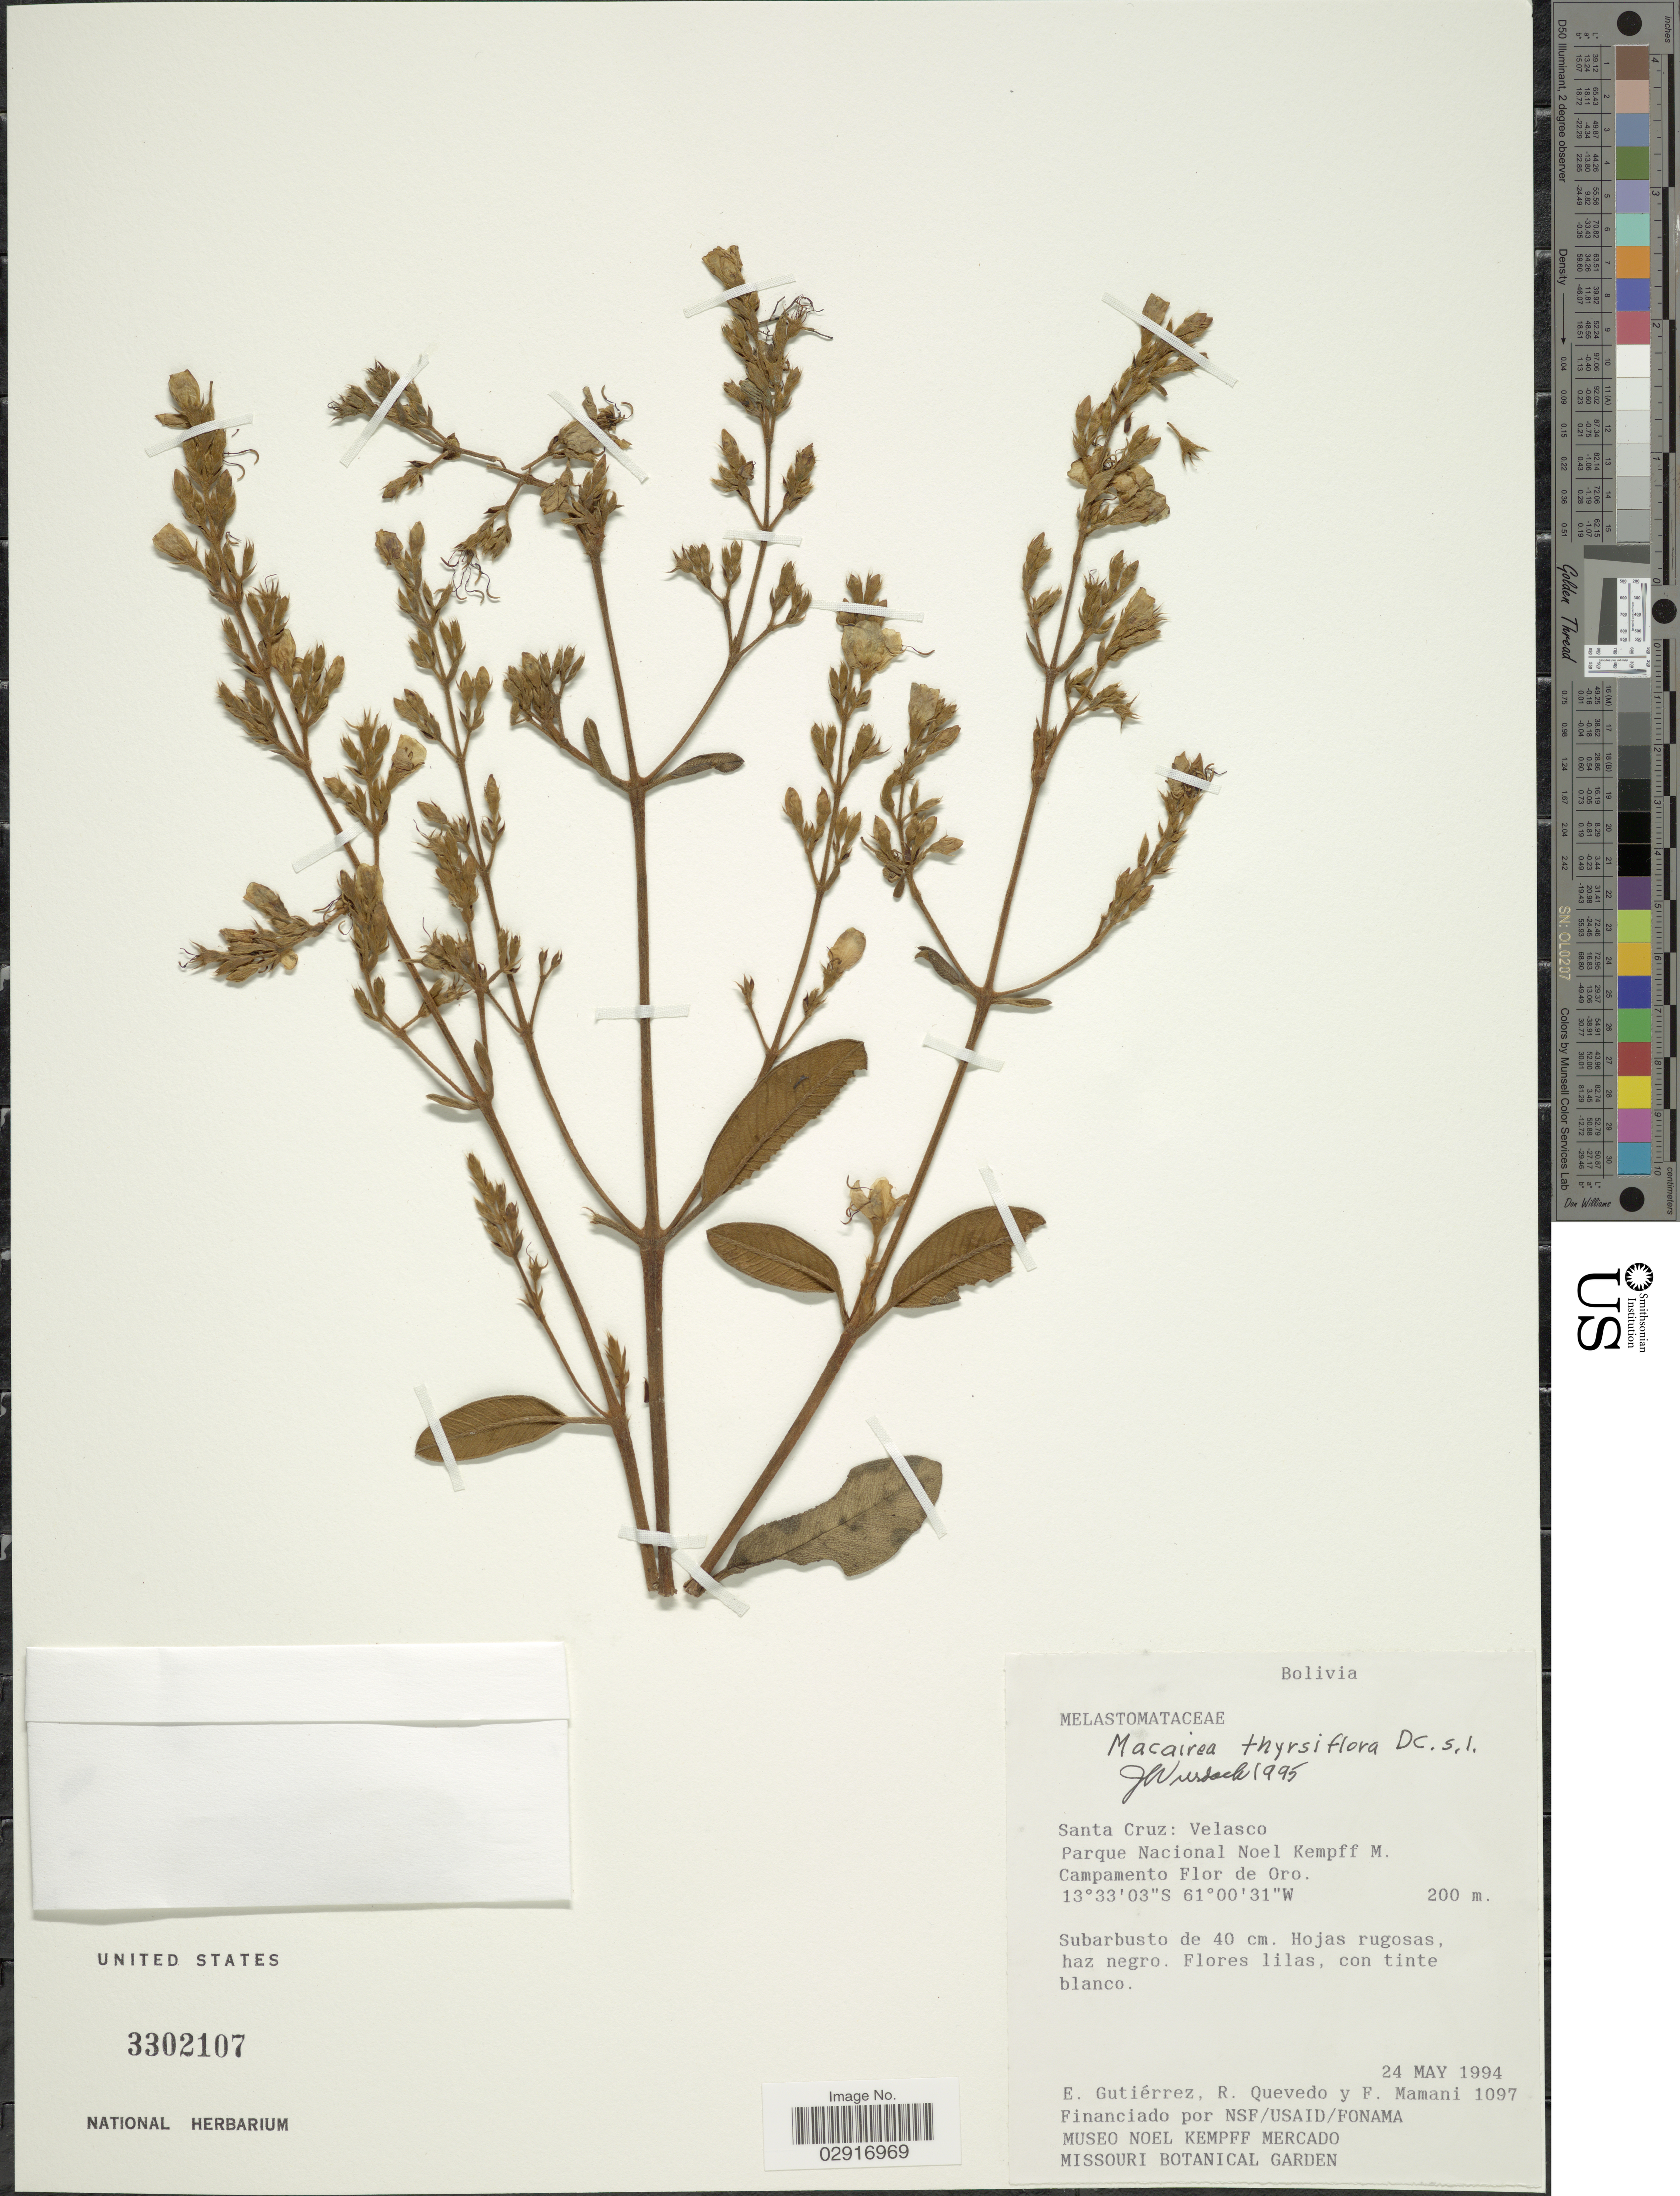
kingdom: Plantae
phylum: Tracheophyta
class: Magnoliopsida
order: Myrtales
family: Melastomataceae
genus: Macairea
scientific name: Macairea aspera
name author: N.E. Br.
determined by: Nunes da Silva, Diego, (RB), Jardim Botanico do Rio de Janeiro - Herbario (BRAZIL)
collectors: E. Gutiérrez, R. Quevedo & F. Mamani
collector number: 1097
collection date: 1994-05-24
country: Bolivia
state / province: Santa Cruz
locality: Velasco. Parque Nacional Noel Kempff M. Campamento Flor de Oro.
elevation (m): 200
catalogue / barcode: US 3302107